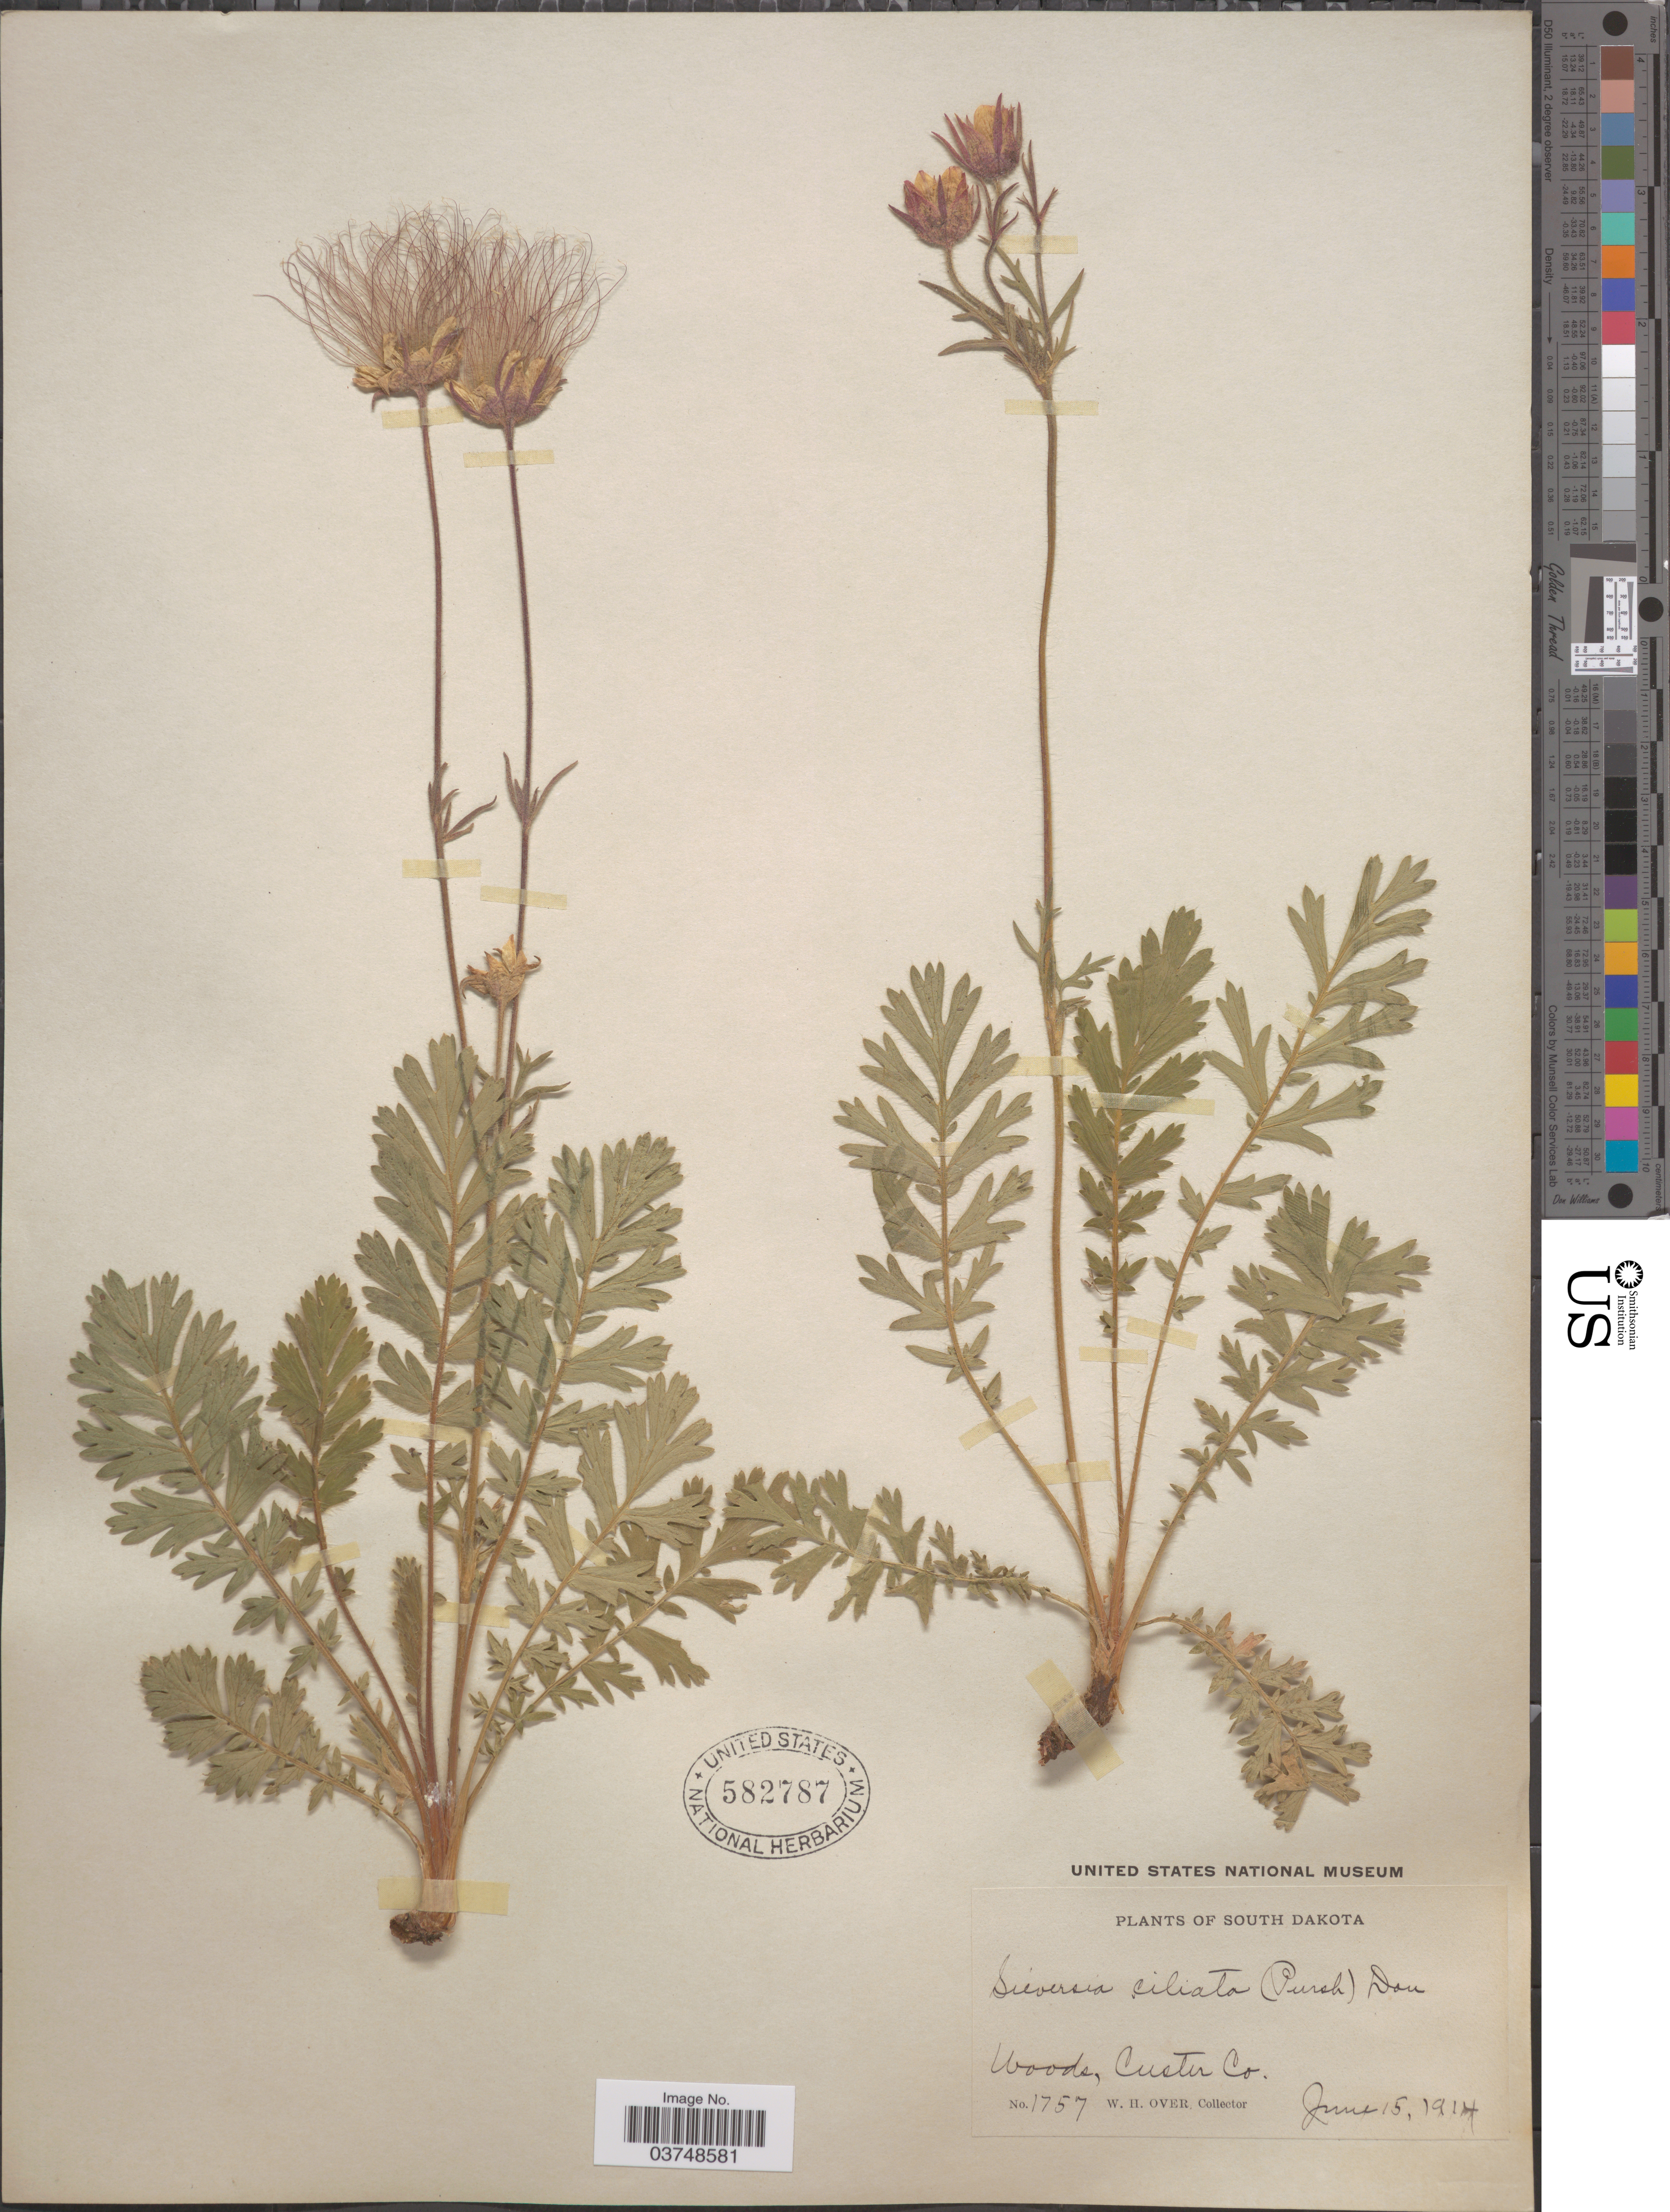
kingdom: Plantae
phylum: Tracheophyta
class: Magnoliopsida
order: Rosales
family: Rosaceae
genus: Geum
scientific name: Geum triflorum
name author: Pursh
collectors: W. Over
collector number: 1757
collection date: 1914-06-15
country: United States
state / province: South Dakota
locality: Custer Co.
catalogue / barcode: US 582787